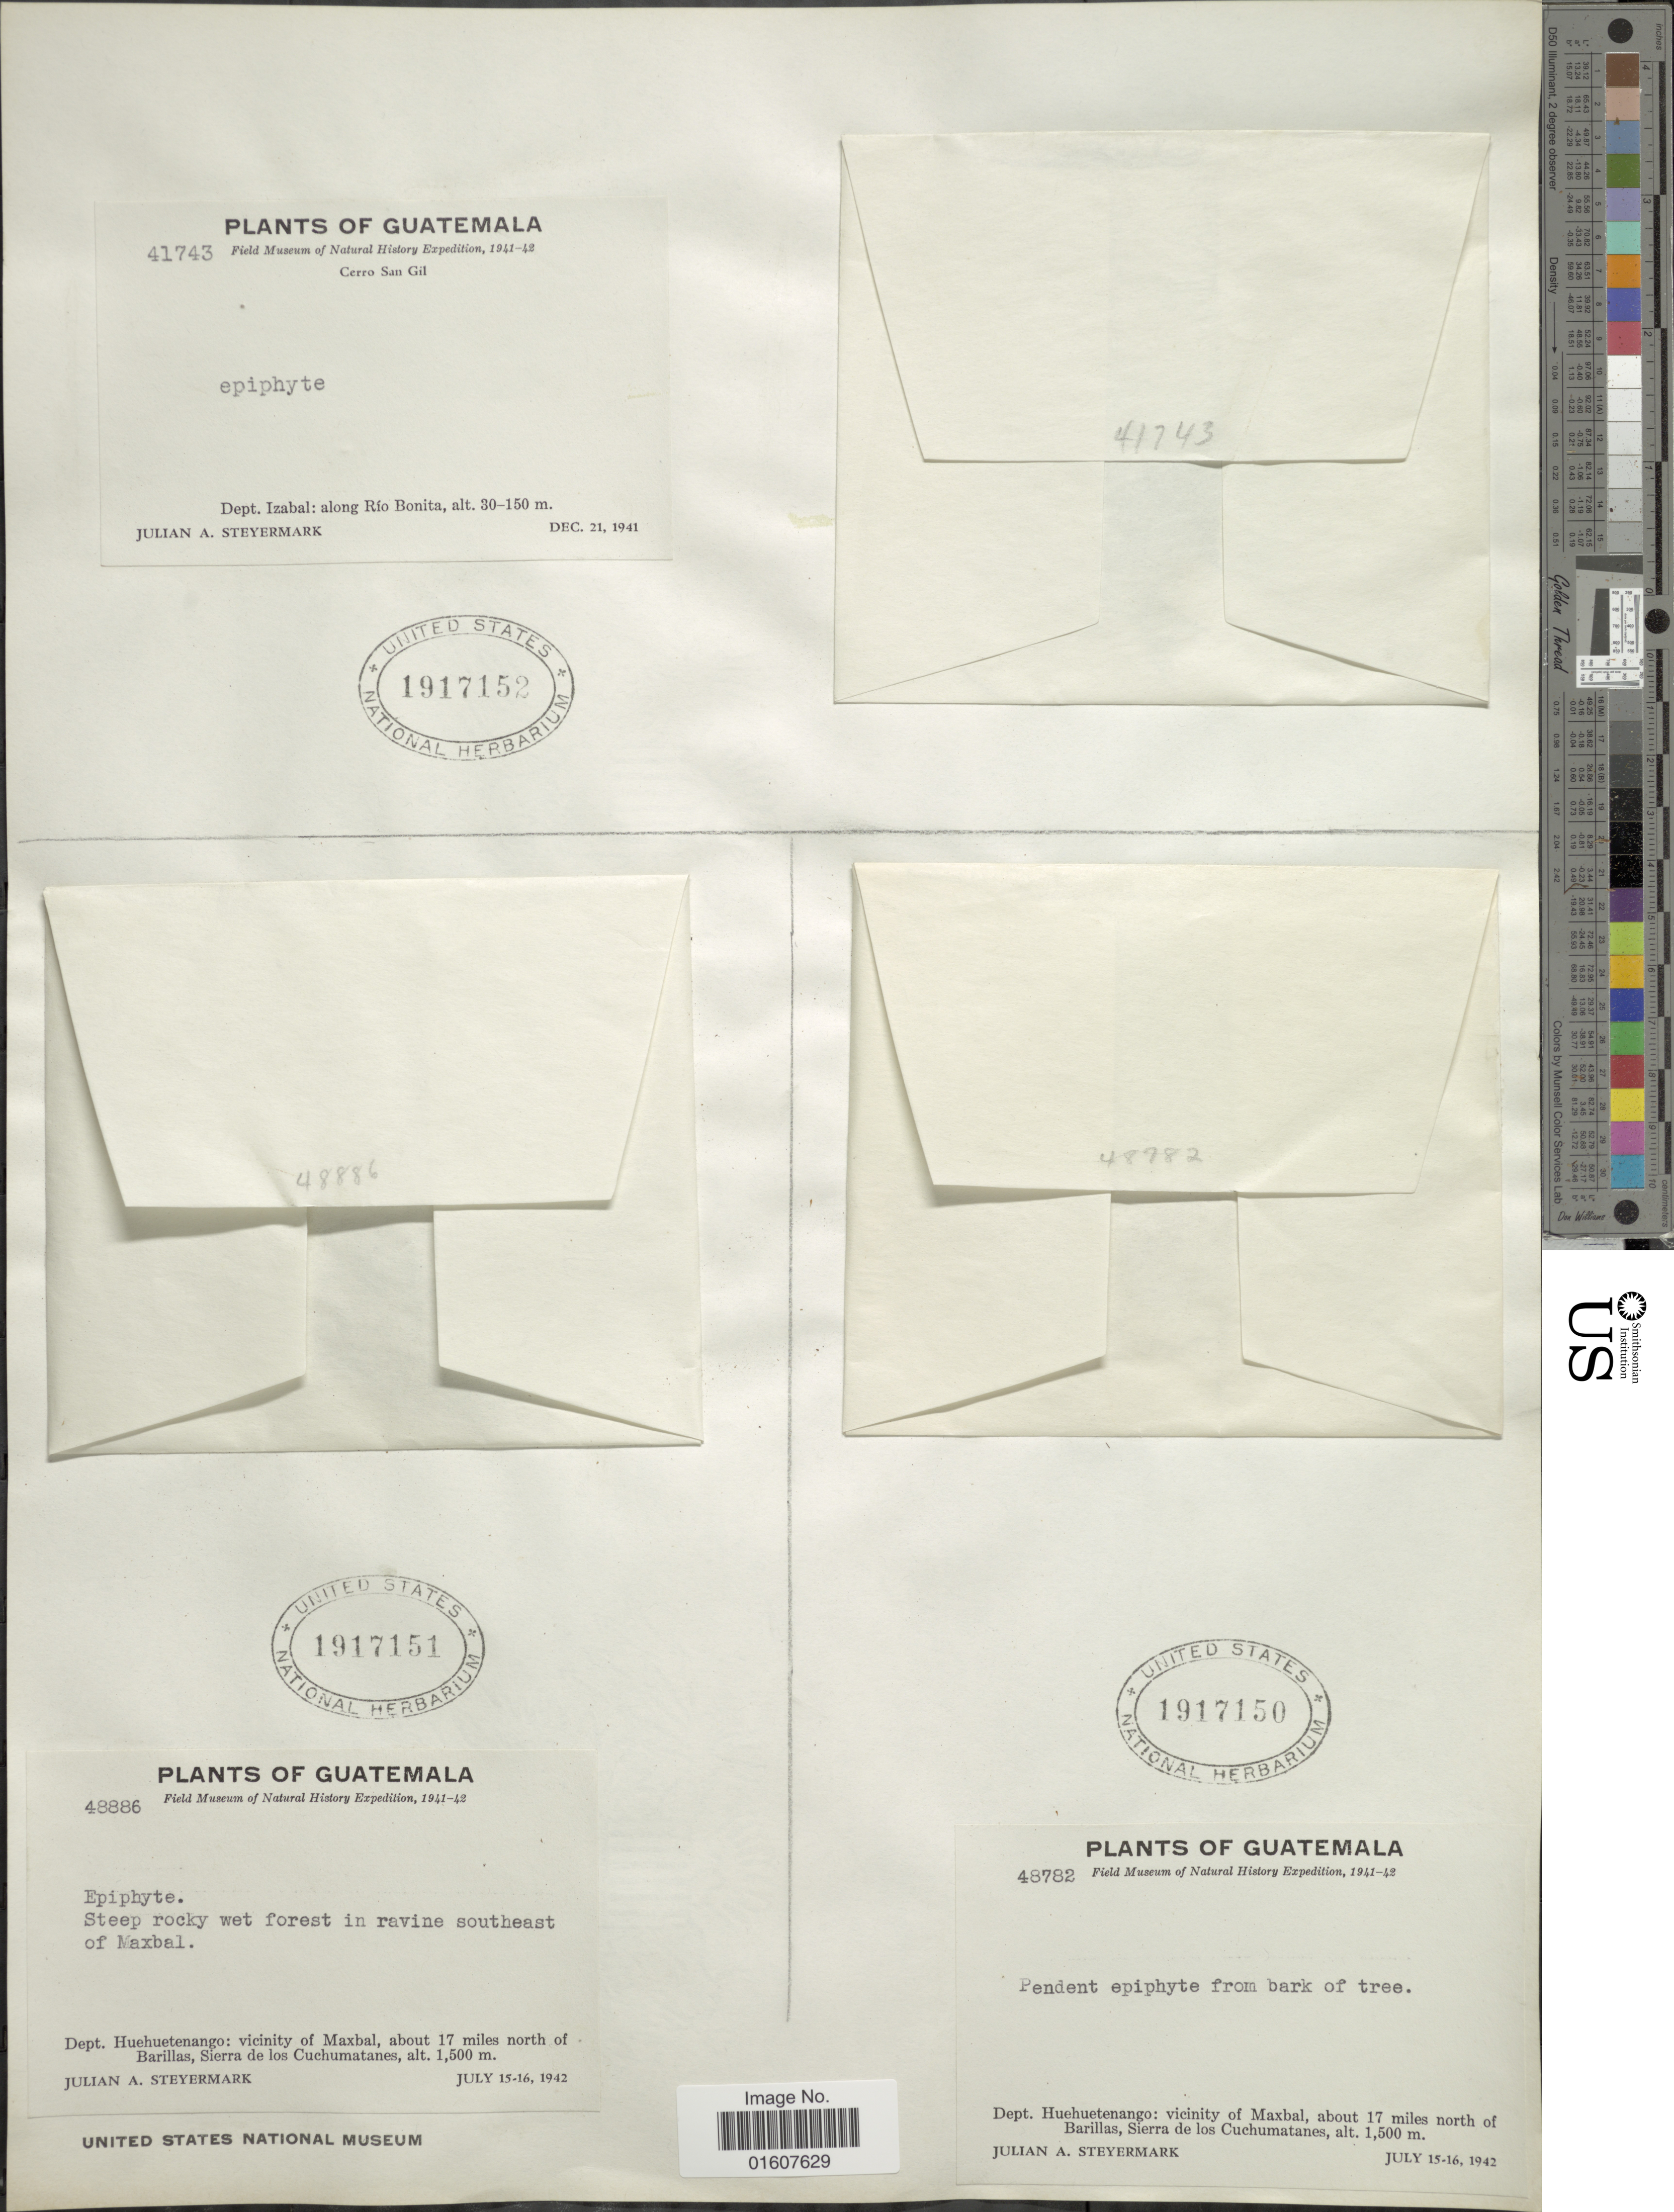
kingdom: Plantae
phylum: Tracheophyta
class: Polypodiopsida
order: Polypodiales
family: Polypodiaceae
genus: Cochlidium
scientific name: Cochlidium serrulatum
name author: (Sw.) L.E. Bishop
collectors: J. Steyermark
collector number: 48886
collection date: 1942-07-15/1942-07-16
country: Guatemala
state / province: Huehuetenango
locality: Steep rocky wet forest in ravine southeast of Maxbal, Dept. Huehuetenango: vicinity of maxbal, about 17 miles north of Barillas, Sierra de los Cuchumatanes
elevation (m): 1500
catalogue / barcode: US 1917151